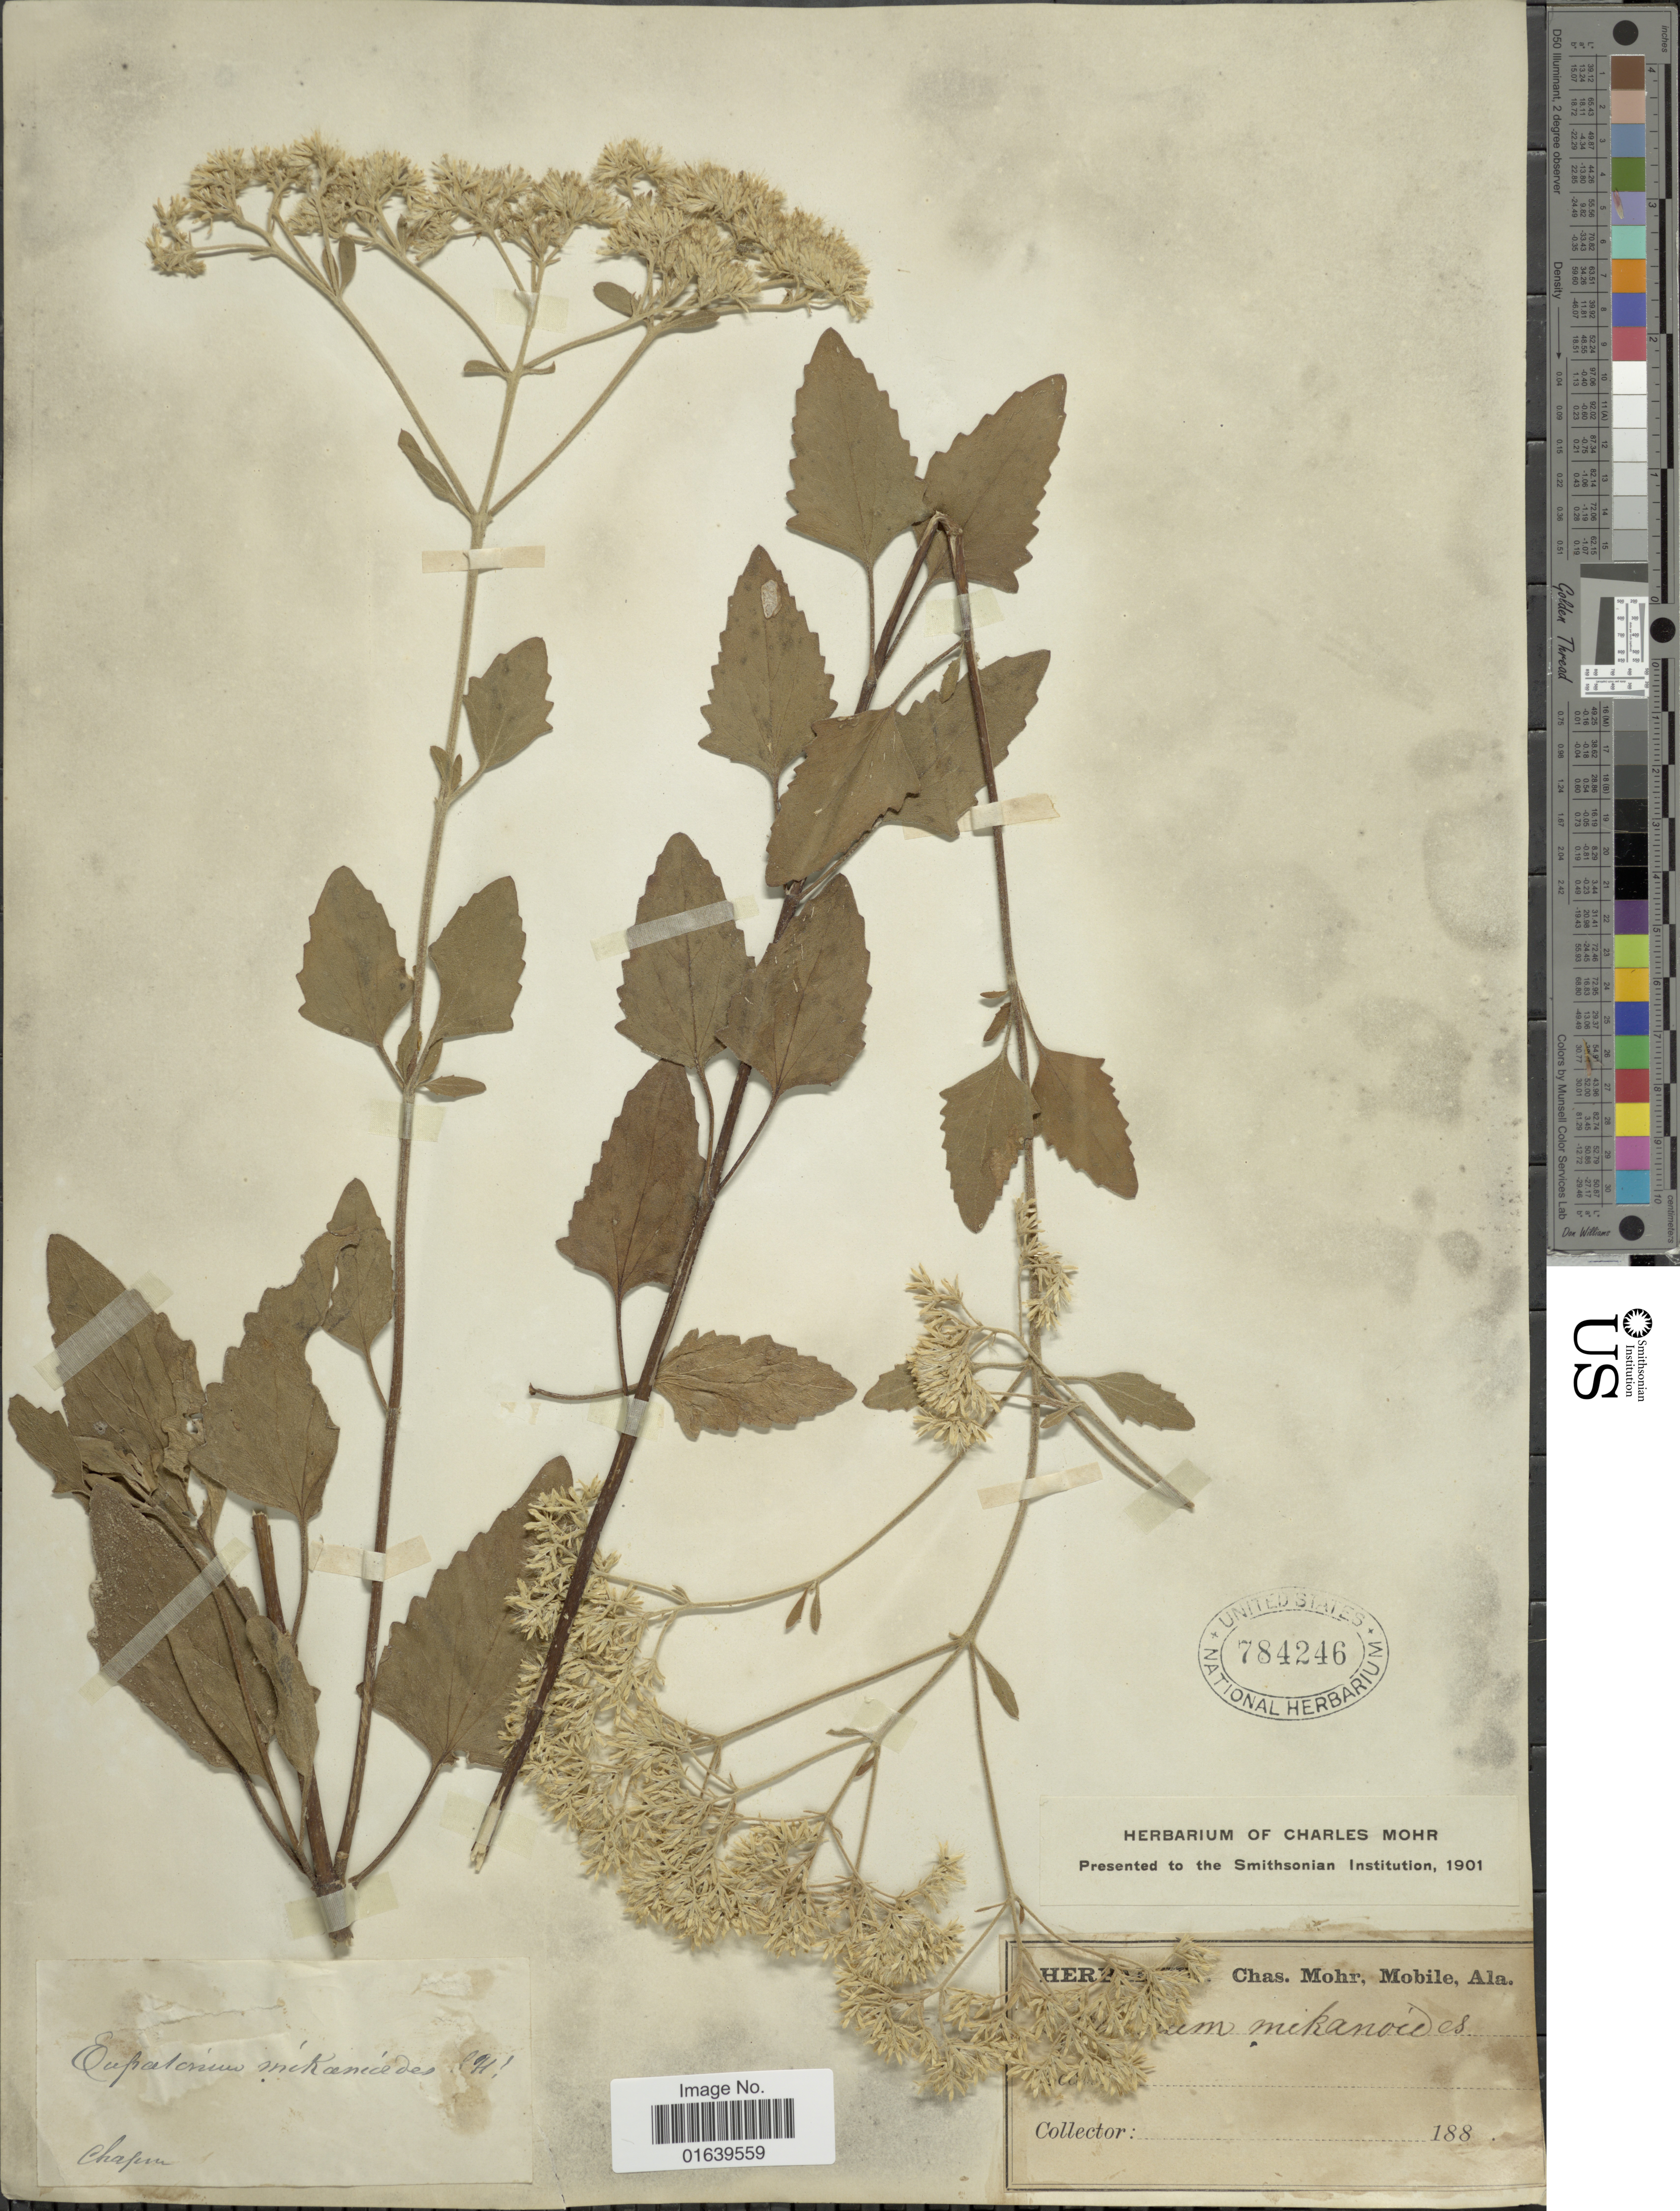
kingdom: Plantae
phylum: Tracheophyta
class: Magnoliopsida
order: Asterales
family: Asteraceae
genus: Eupatorium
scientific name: Eupatorium mikanioides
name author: Chapman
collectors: ex herb. Charles Mohr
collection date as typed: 188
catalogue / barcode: US 784246